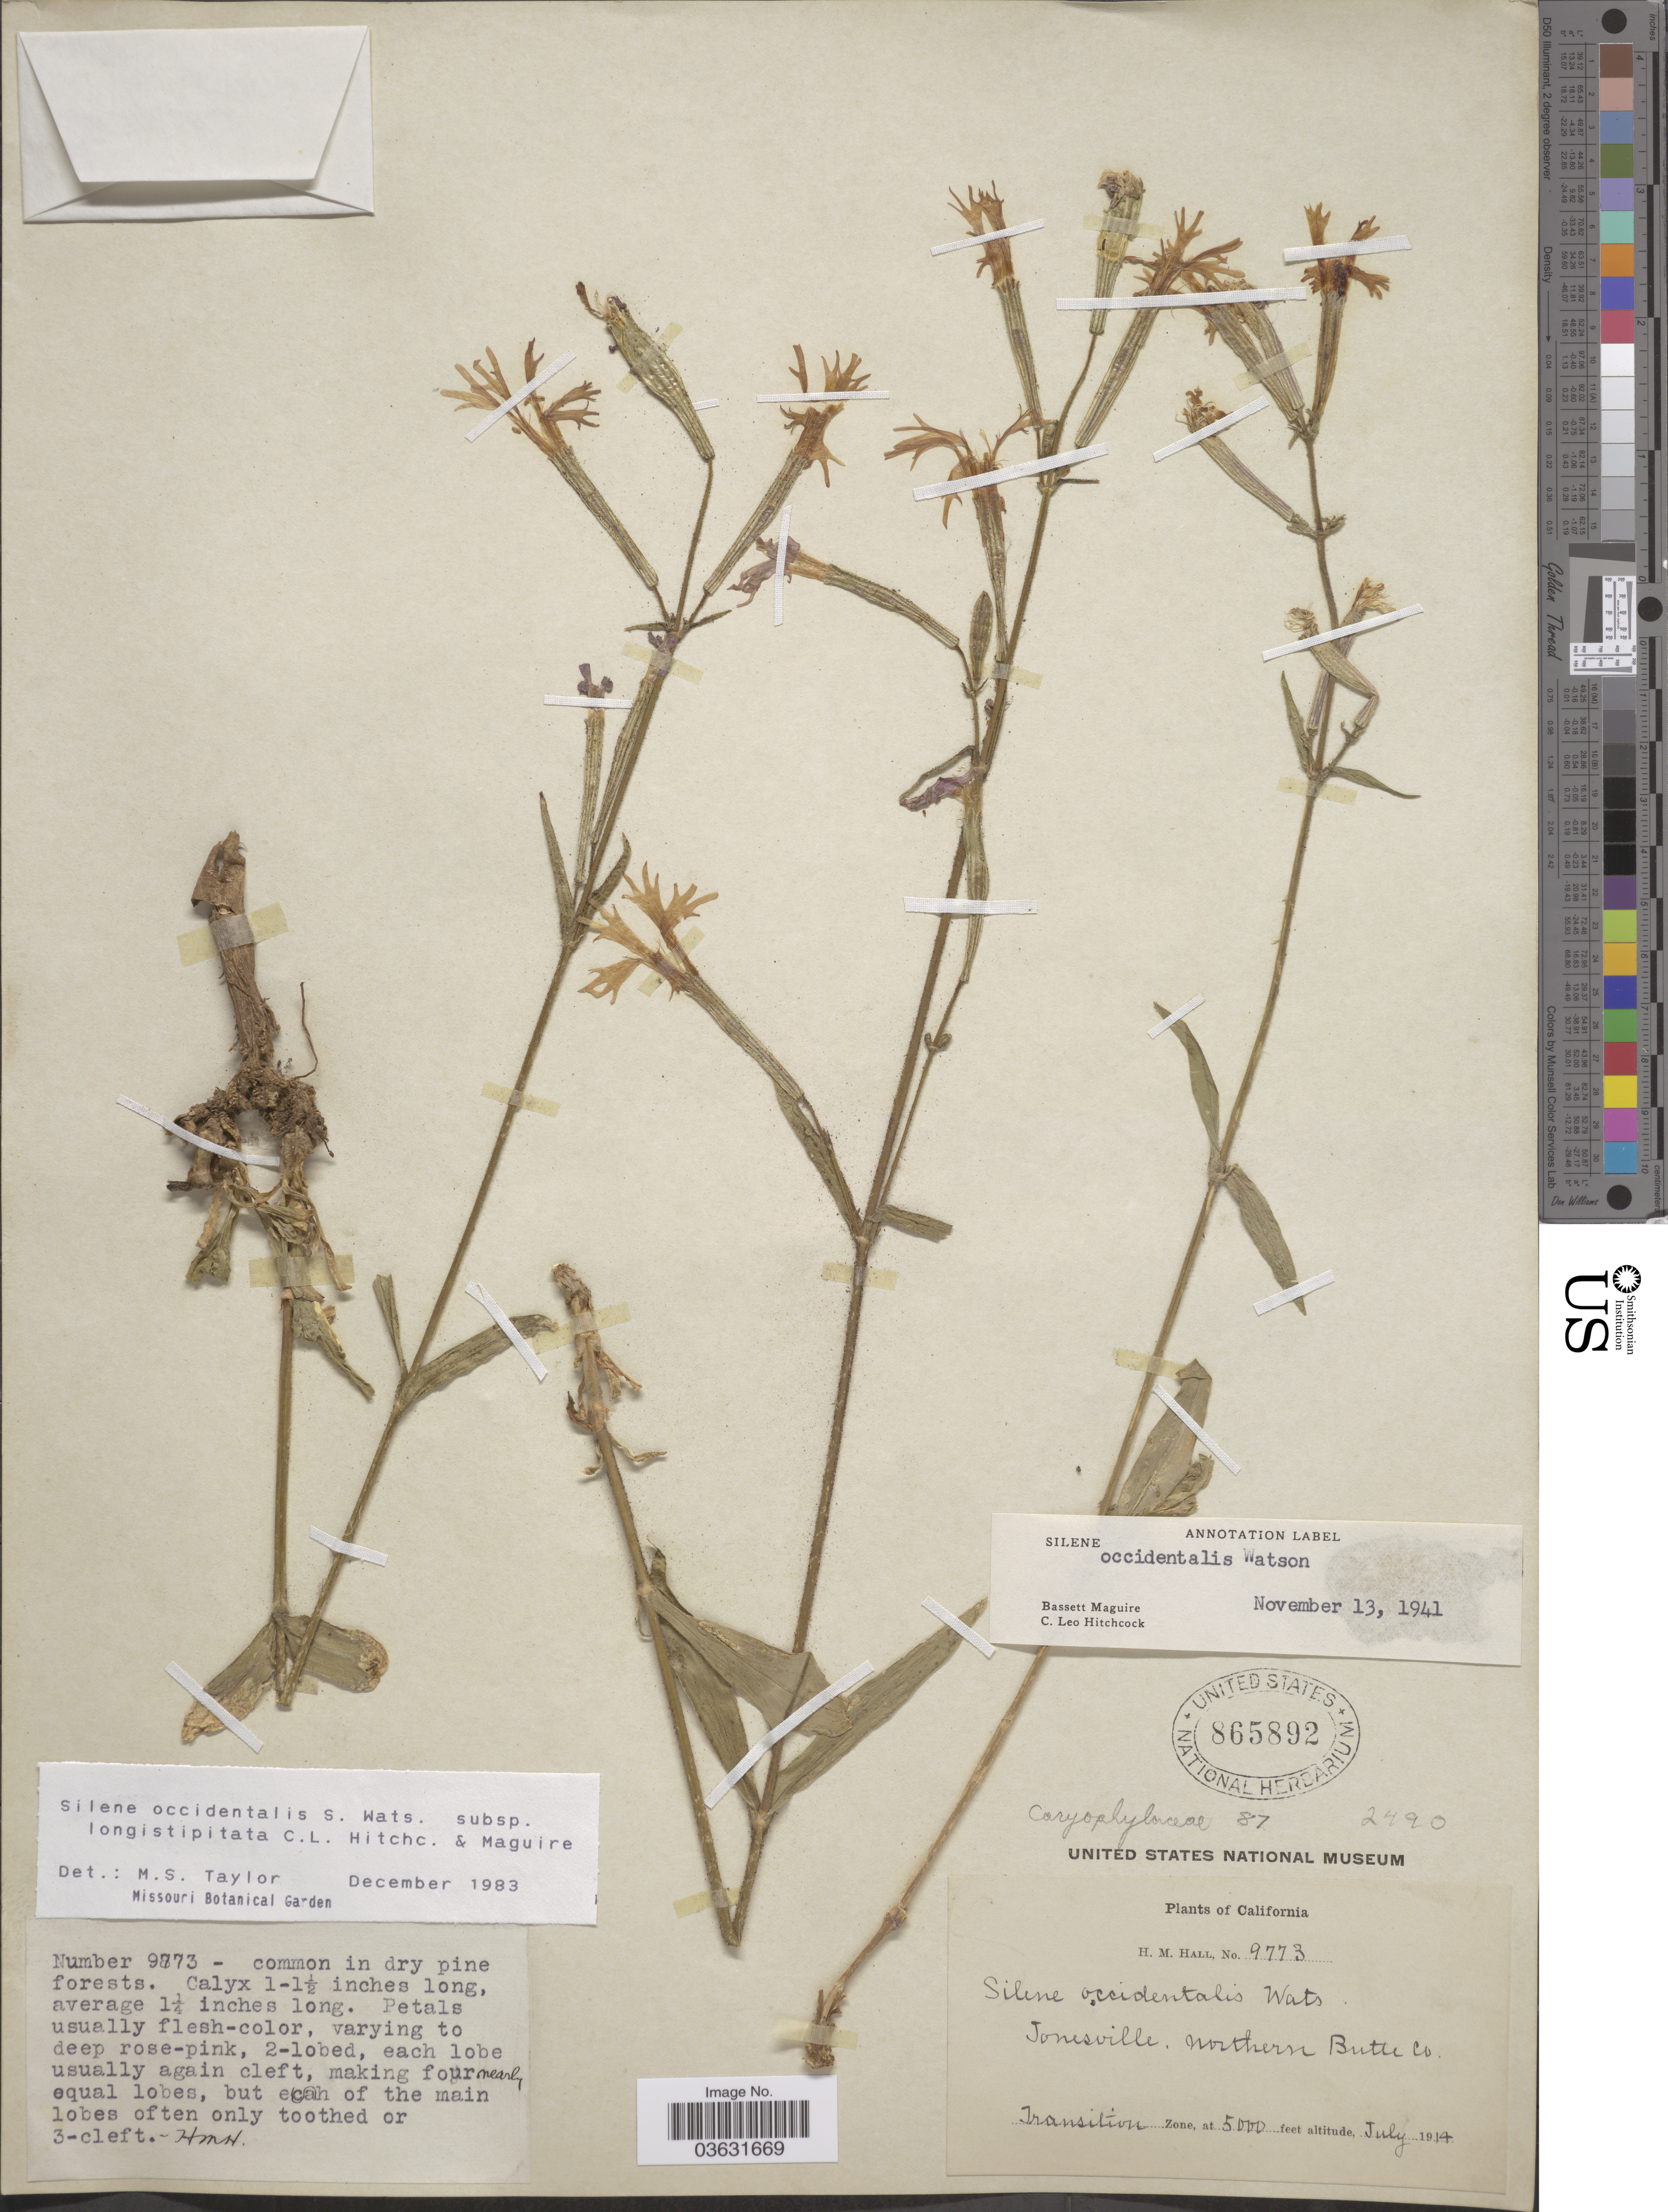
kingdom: Plantae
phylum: Tracheophyta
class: Magnoliopsida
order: Caryophyllales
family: Caryophyllaceae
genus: Silene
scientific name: Silene occidentalis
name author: S. Watson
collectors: H. M. Hall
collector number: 9773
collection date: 1914-07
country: United States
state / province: California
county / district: Butte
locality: Jonesville, northern Butte Co. Transition Zone.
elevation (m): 1524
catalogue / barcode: US 865892